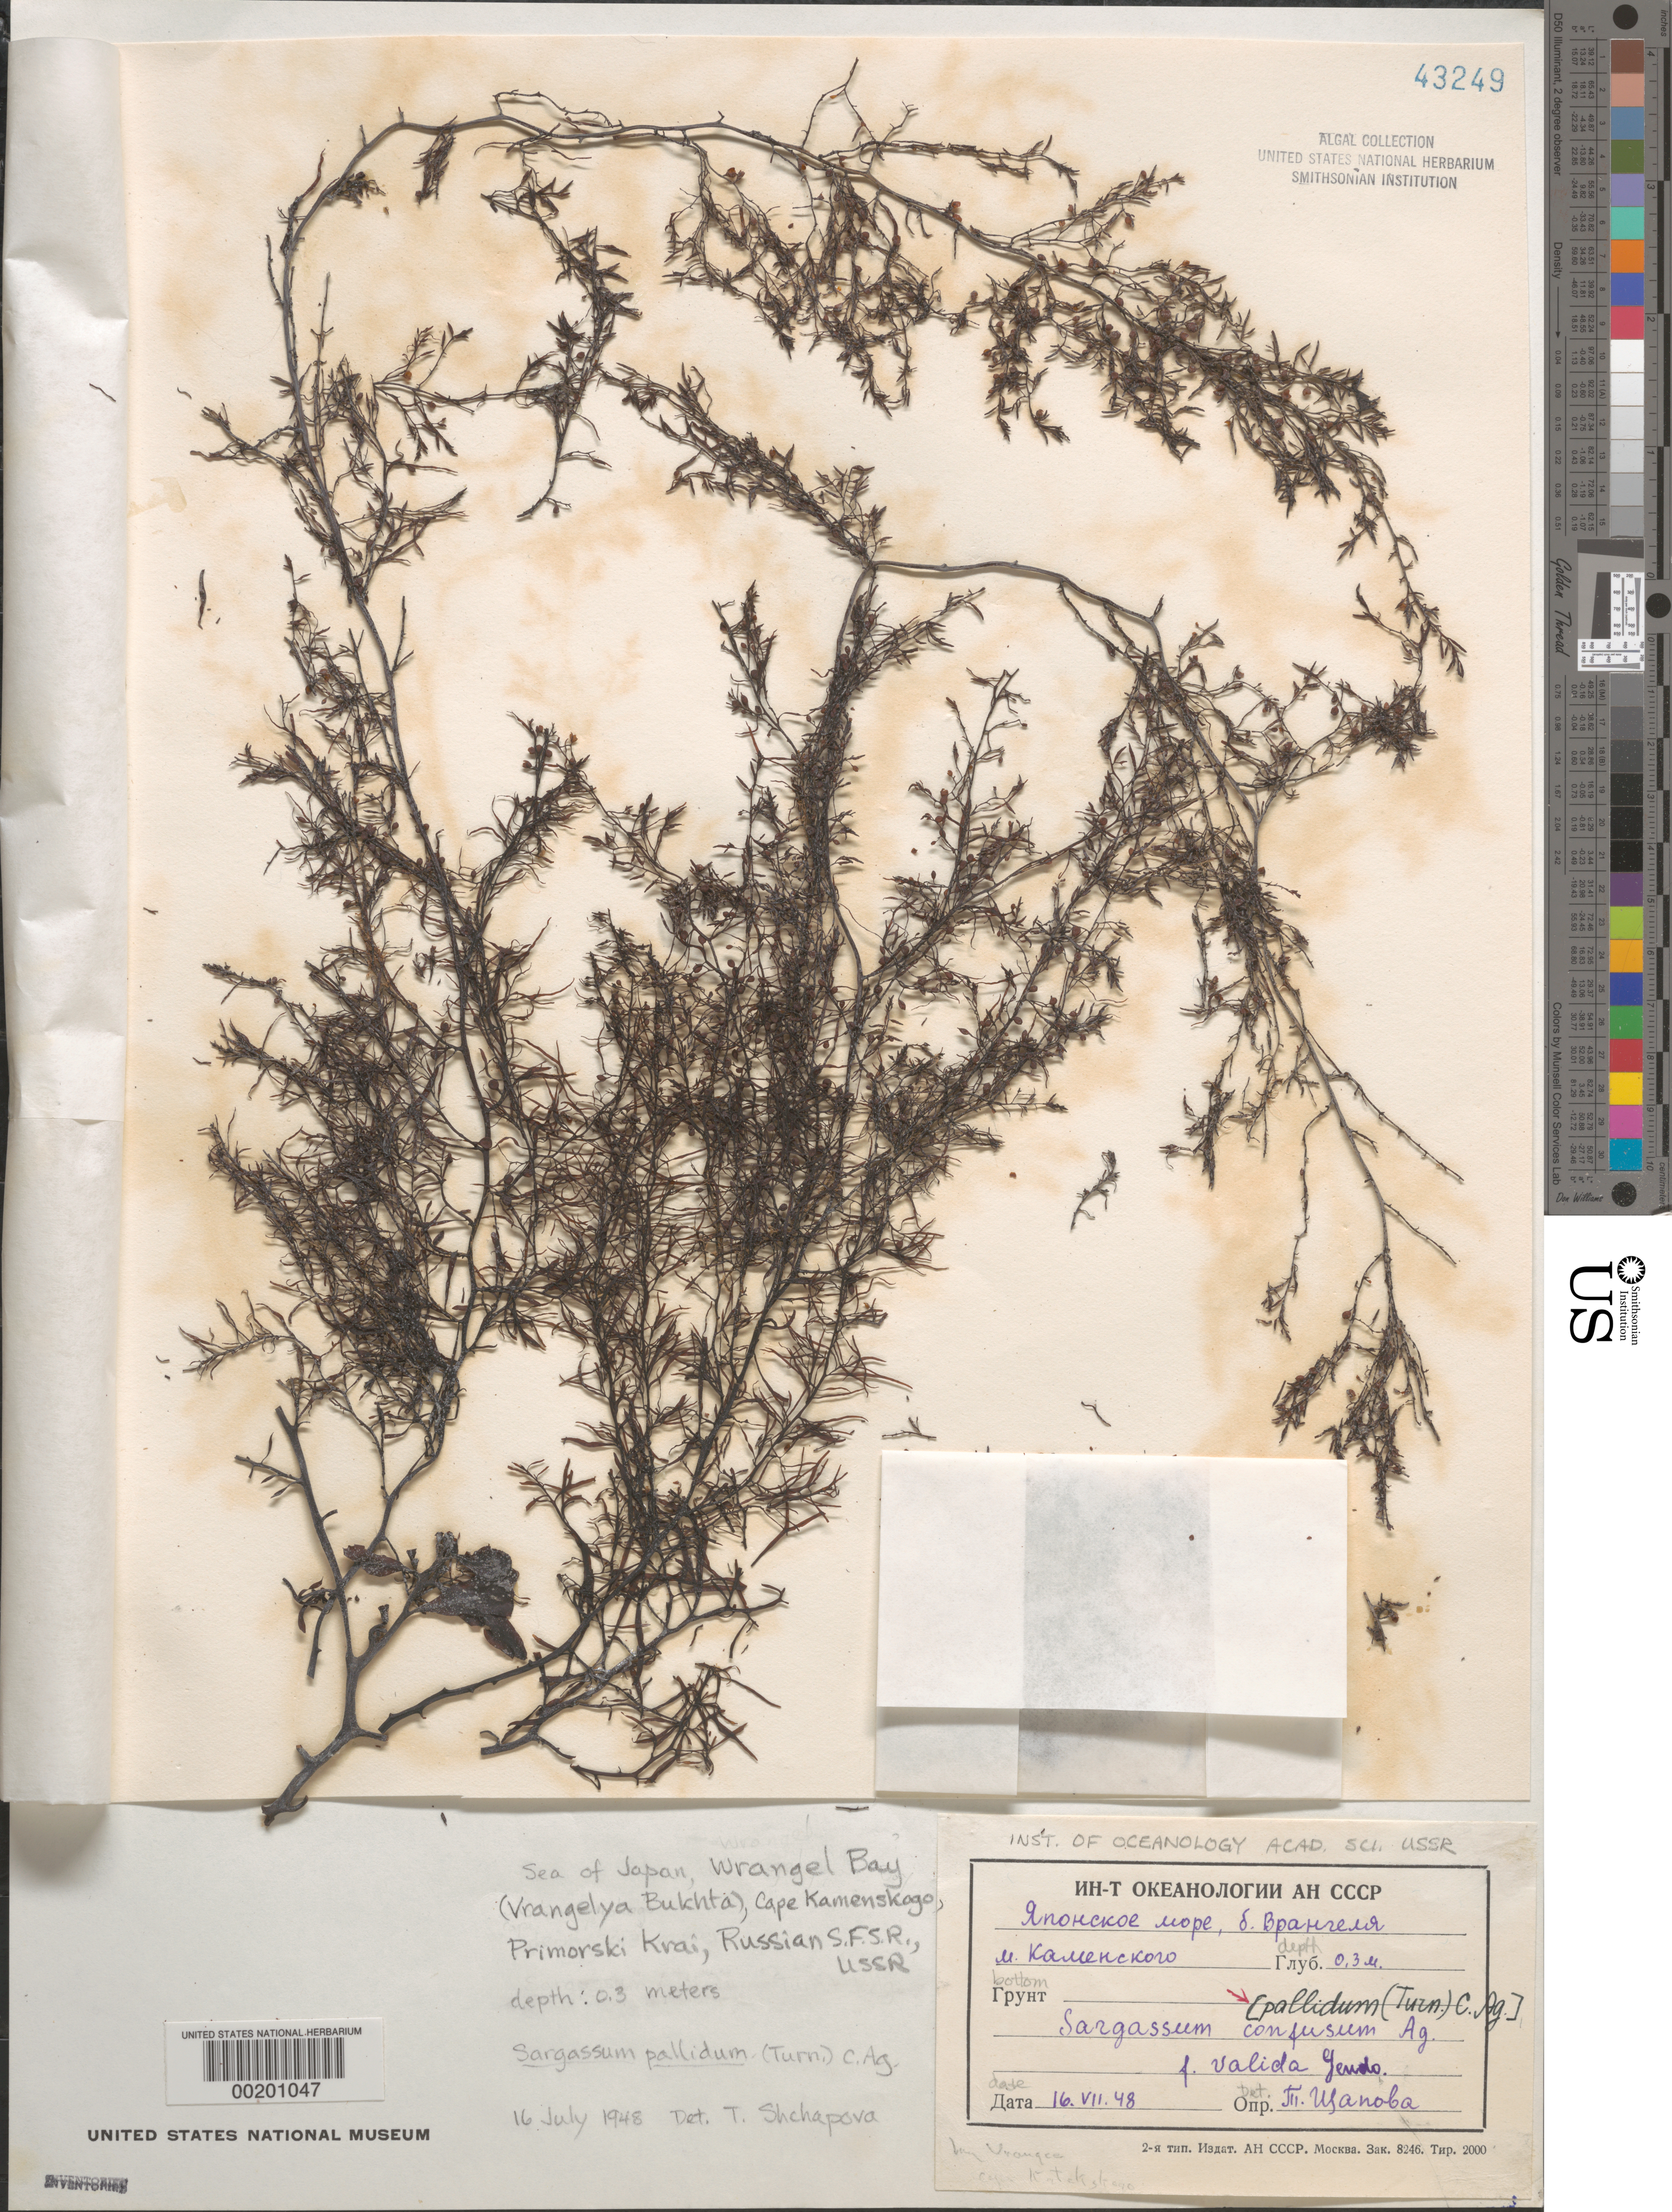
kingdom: Chromista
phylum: Ochrophyta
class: Phaeophyceae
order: Fucales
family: Sargassaceae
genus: Sargassum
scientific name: Sargassum pallidum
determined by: Shchapova, T.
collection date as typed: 16 Jul 1948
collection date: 1948-07-16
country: Russian Federation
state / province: Primorsky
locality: Sea of Japan, Wrangel Bay, Cape Kamenskogo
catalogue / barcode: US 43249